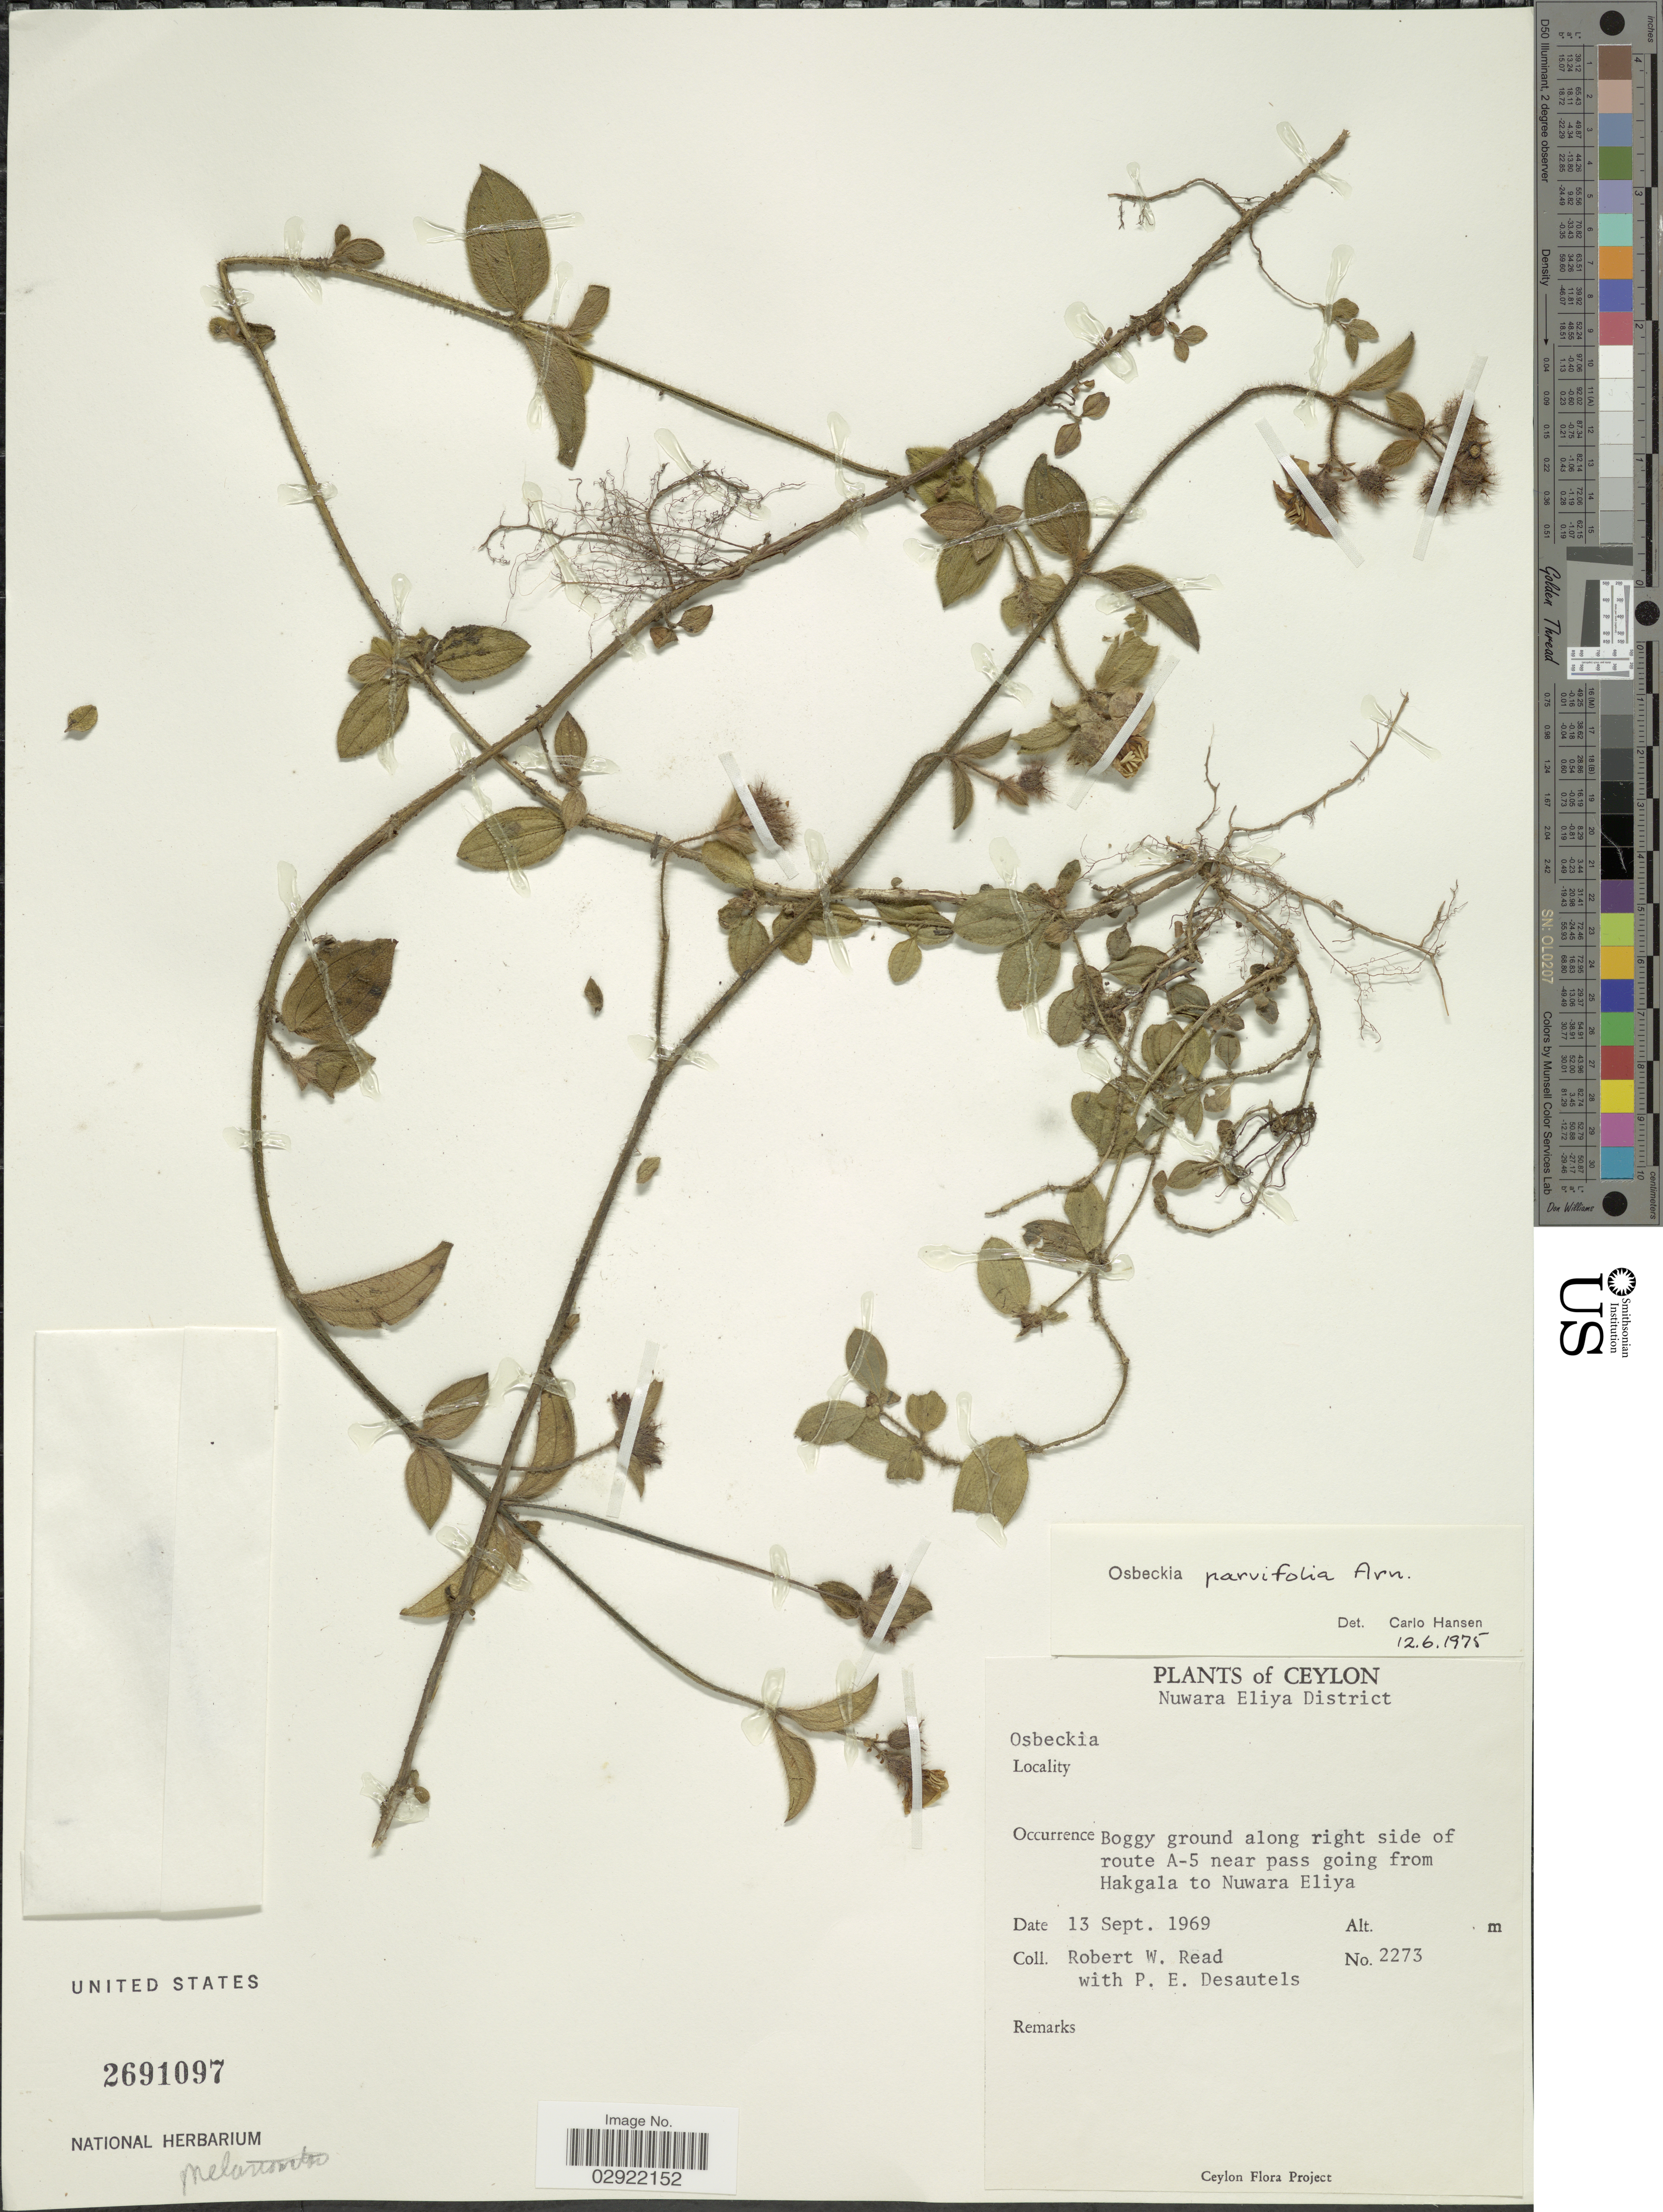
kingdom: Plantae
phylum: Tracheophyta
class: Magnoliopsida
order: Myrtales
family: Melastomataceae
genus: Osbeckia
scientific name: Osbeckia parvifolia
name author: Arn.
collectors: R. W. Read & P. Desautels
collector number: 2273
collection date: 1969-09-13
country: Sri Lanka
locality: Ceylon. Nuwara Eliya District. Boggy ground along right side of route A-5 near pass going from Hakgala to Nuwara Eliya.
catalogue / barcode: US 2691097